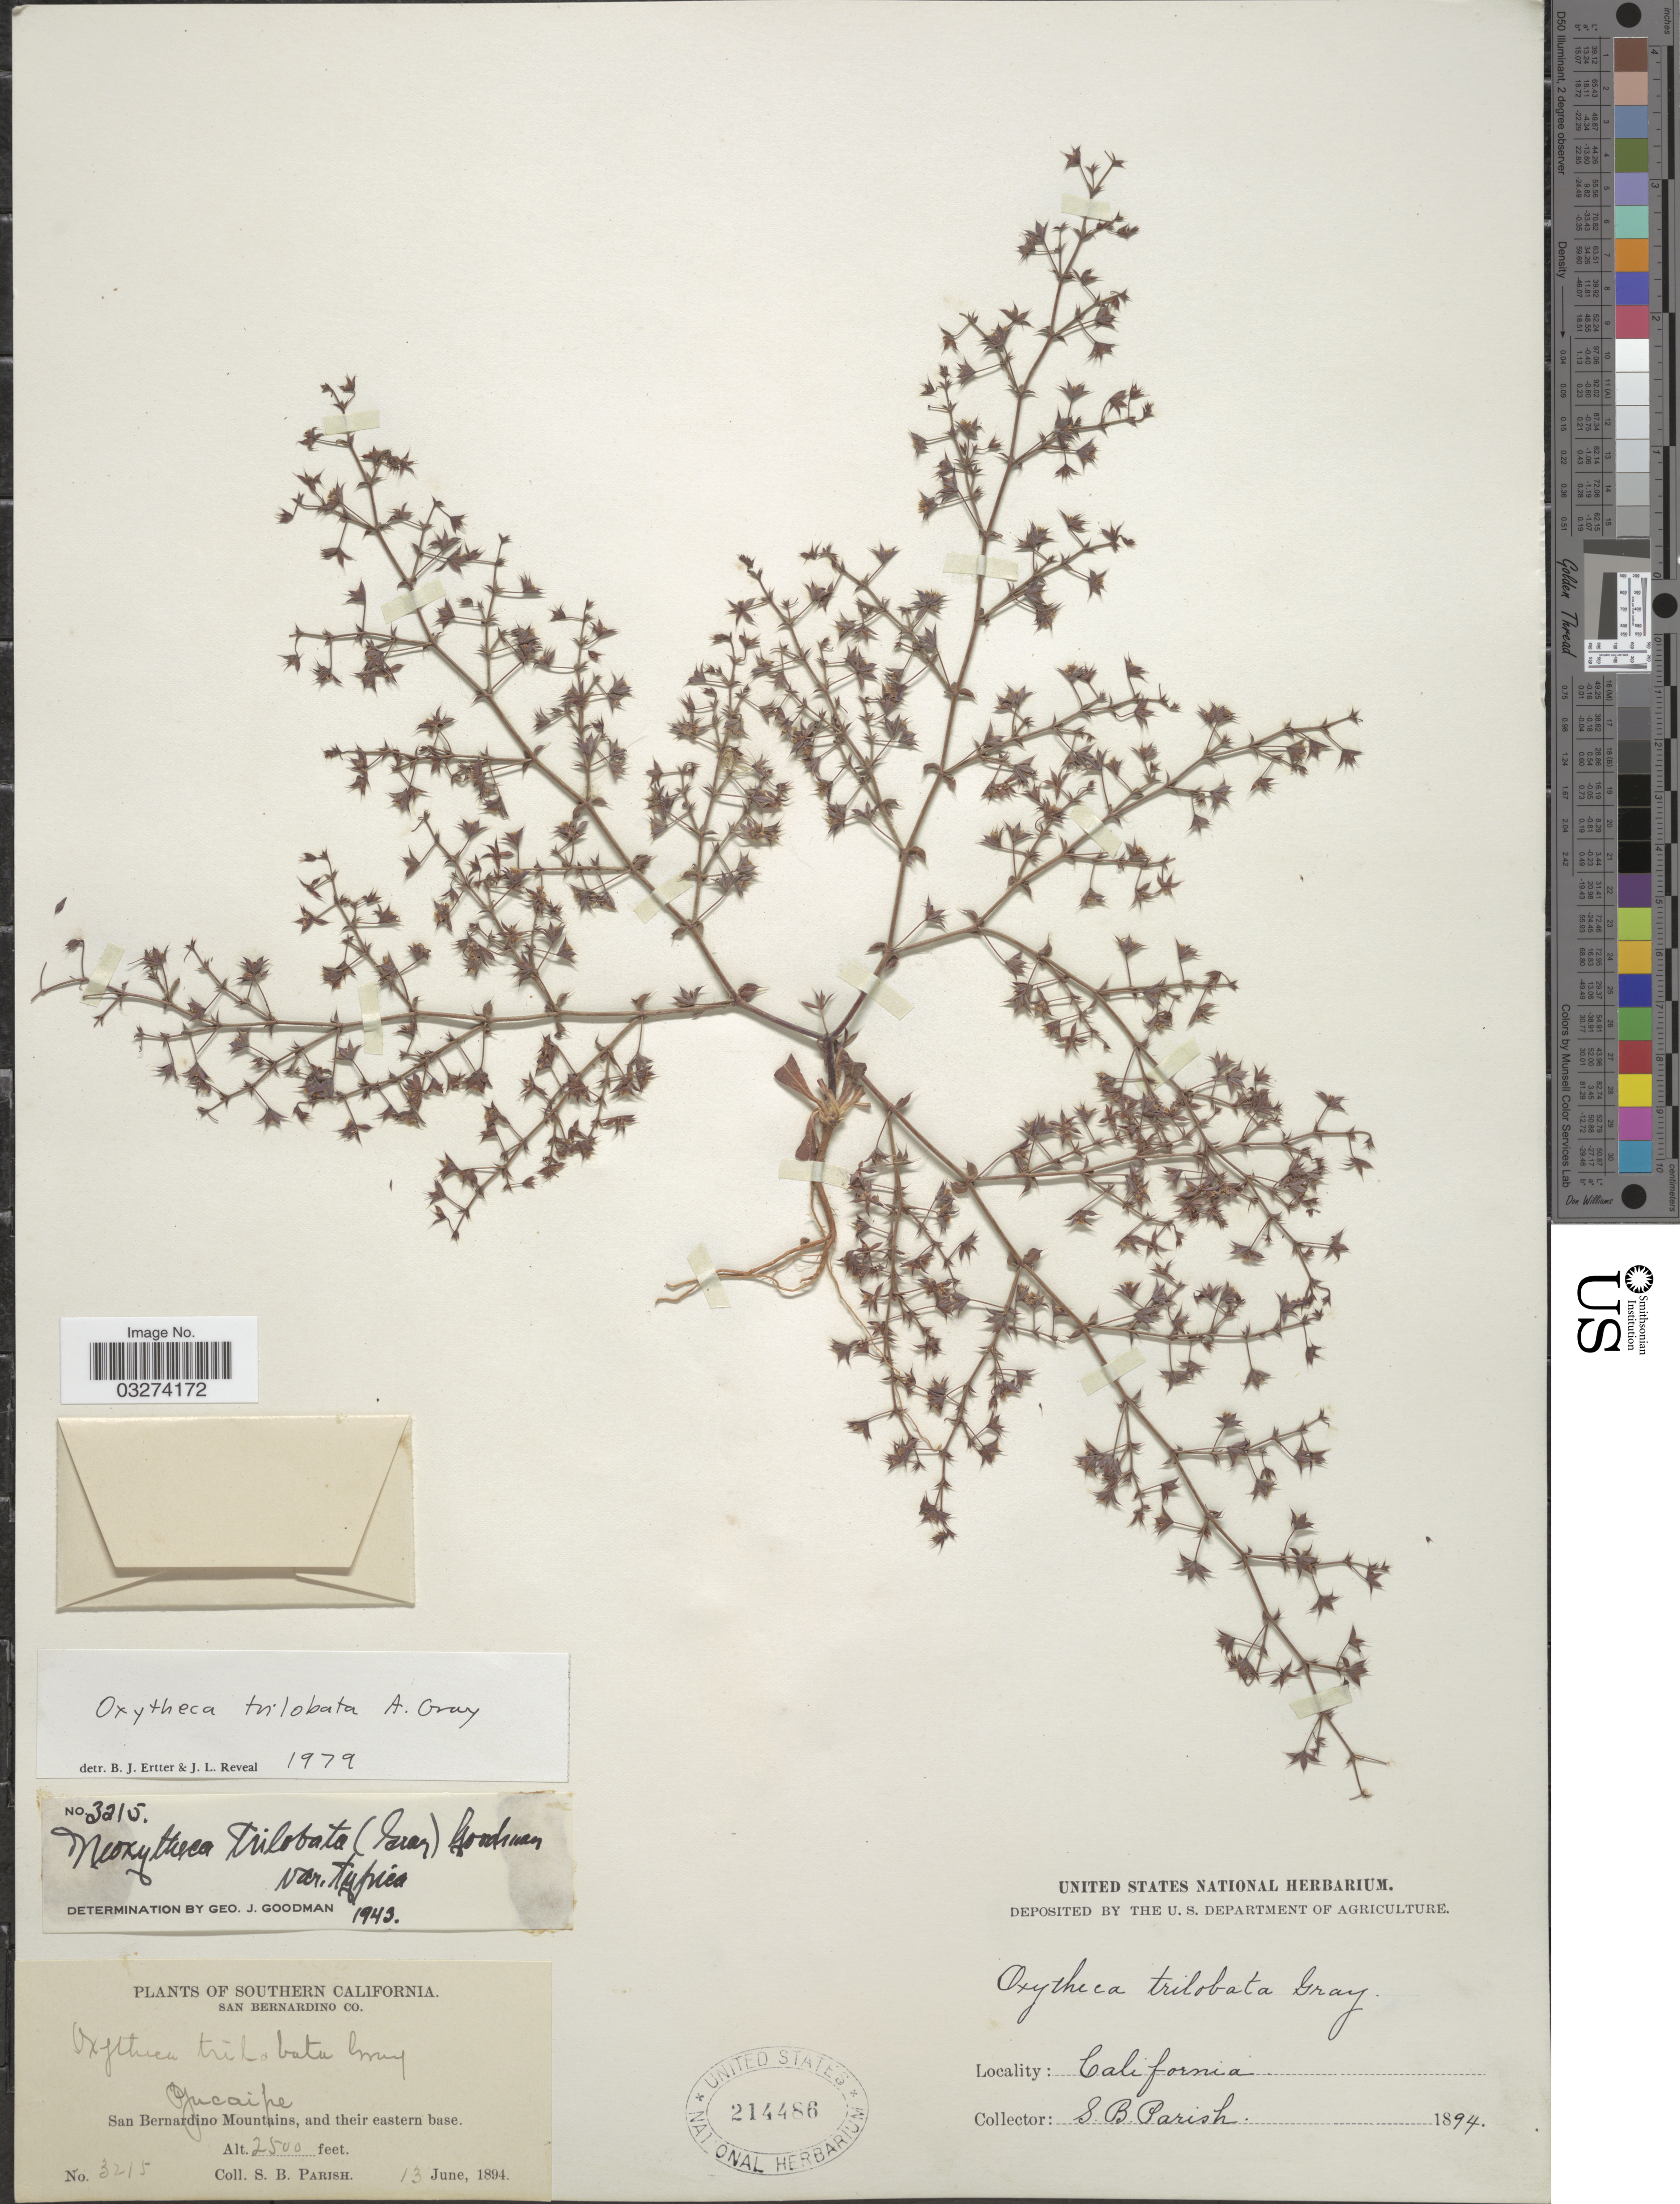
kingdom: Plantae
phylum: Tracheophyta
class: Magnoliopsida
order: Caryophyllales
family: Polygonaceae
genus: Sidotheca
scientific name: Sidotheca trilobata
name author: (A. Gray) Reveal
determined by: Strong, Mark T., (BOT), Smithsonian Institution - National Museum of Natural History (UNITED STATES)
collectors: S. B. Parish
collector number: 3215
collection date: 1894-06-13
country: United States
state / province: California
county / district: San Bernardino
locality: Southern California. San Bernardino Co. Yucaipe. San Bernardino Mountains, and their eastern base.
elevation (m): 762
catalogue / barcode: US 214486